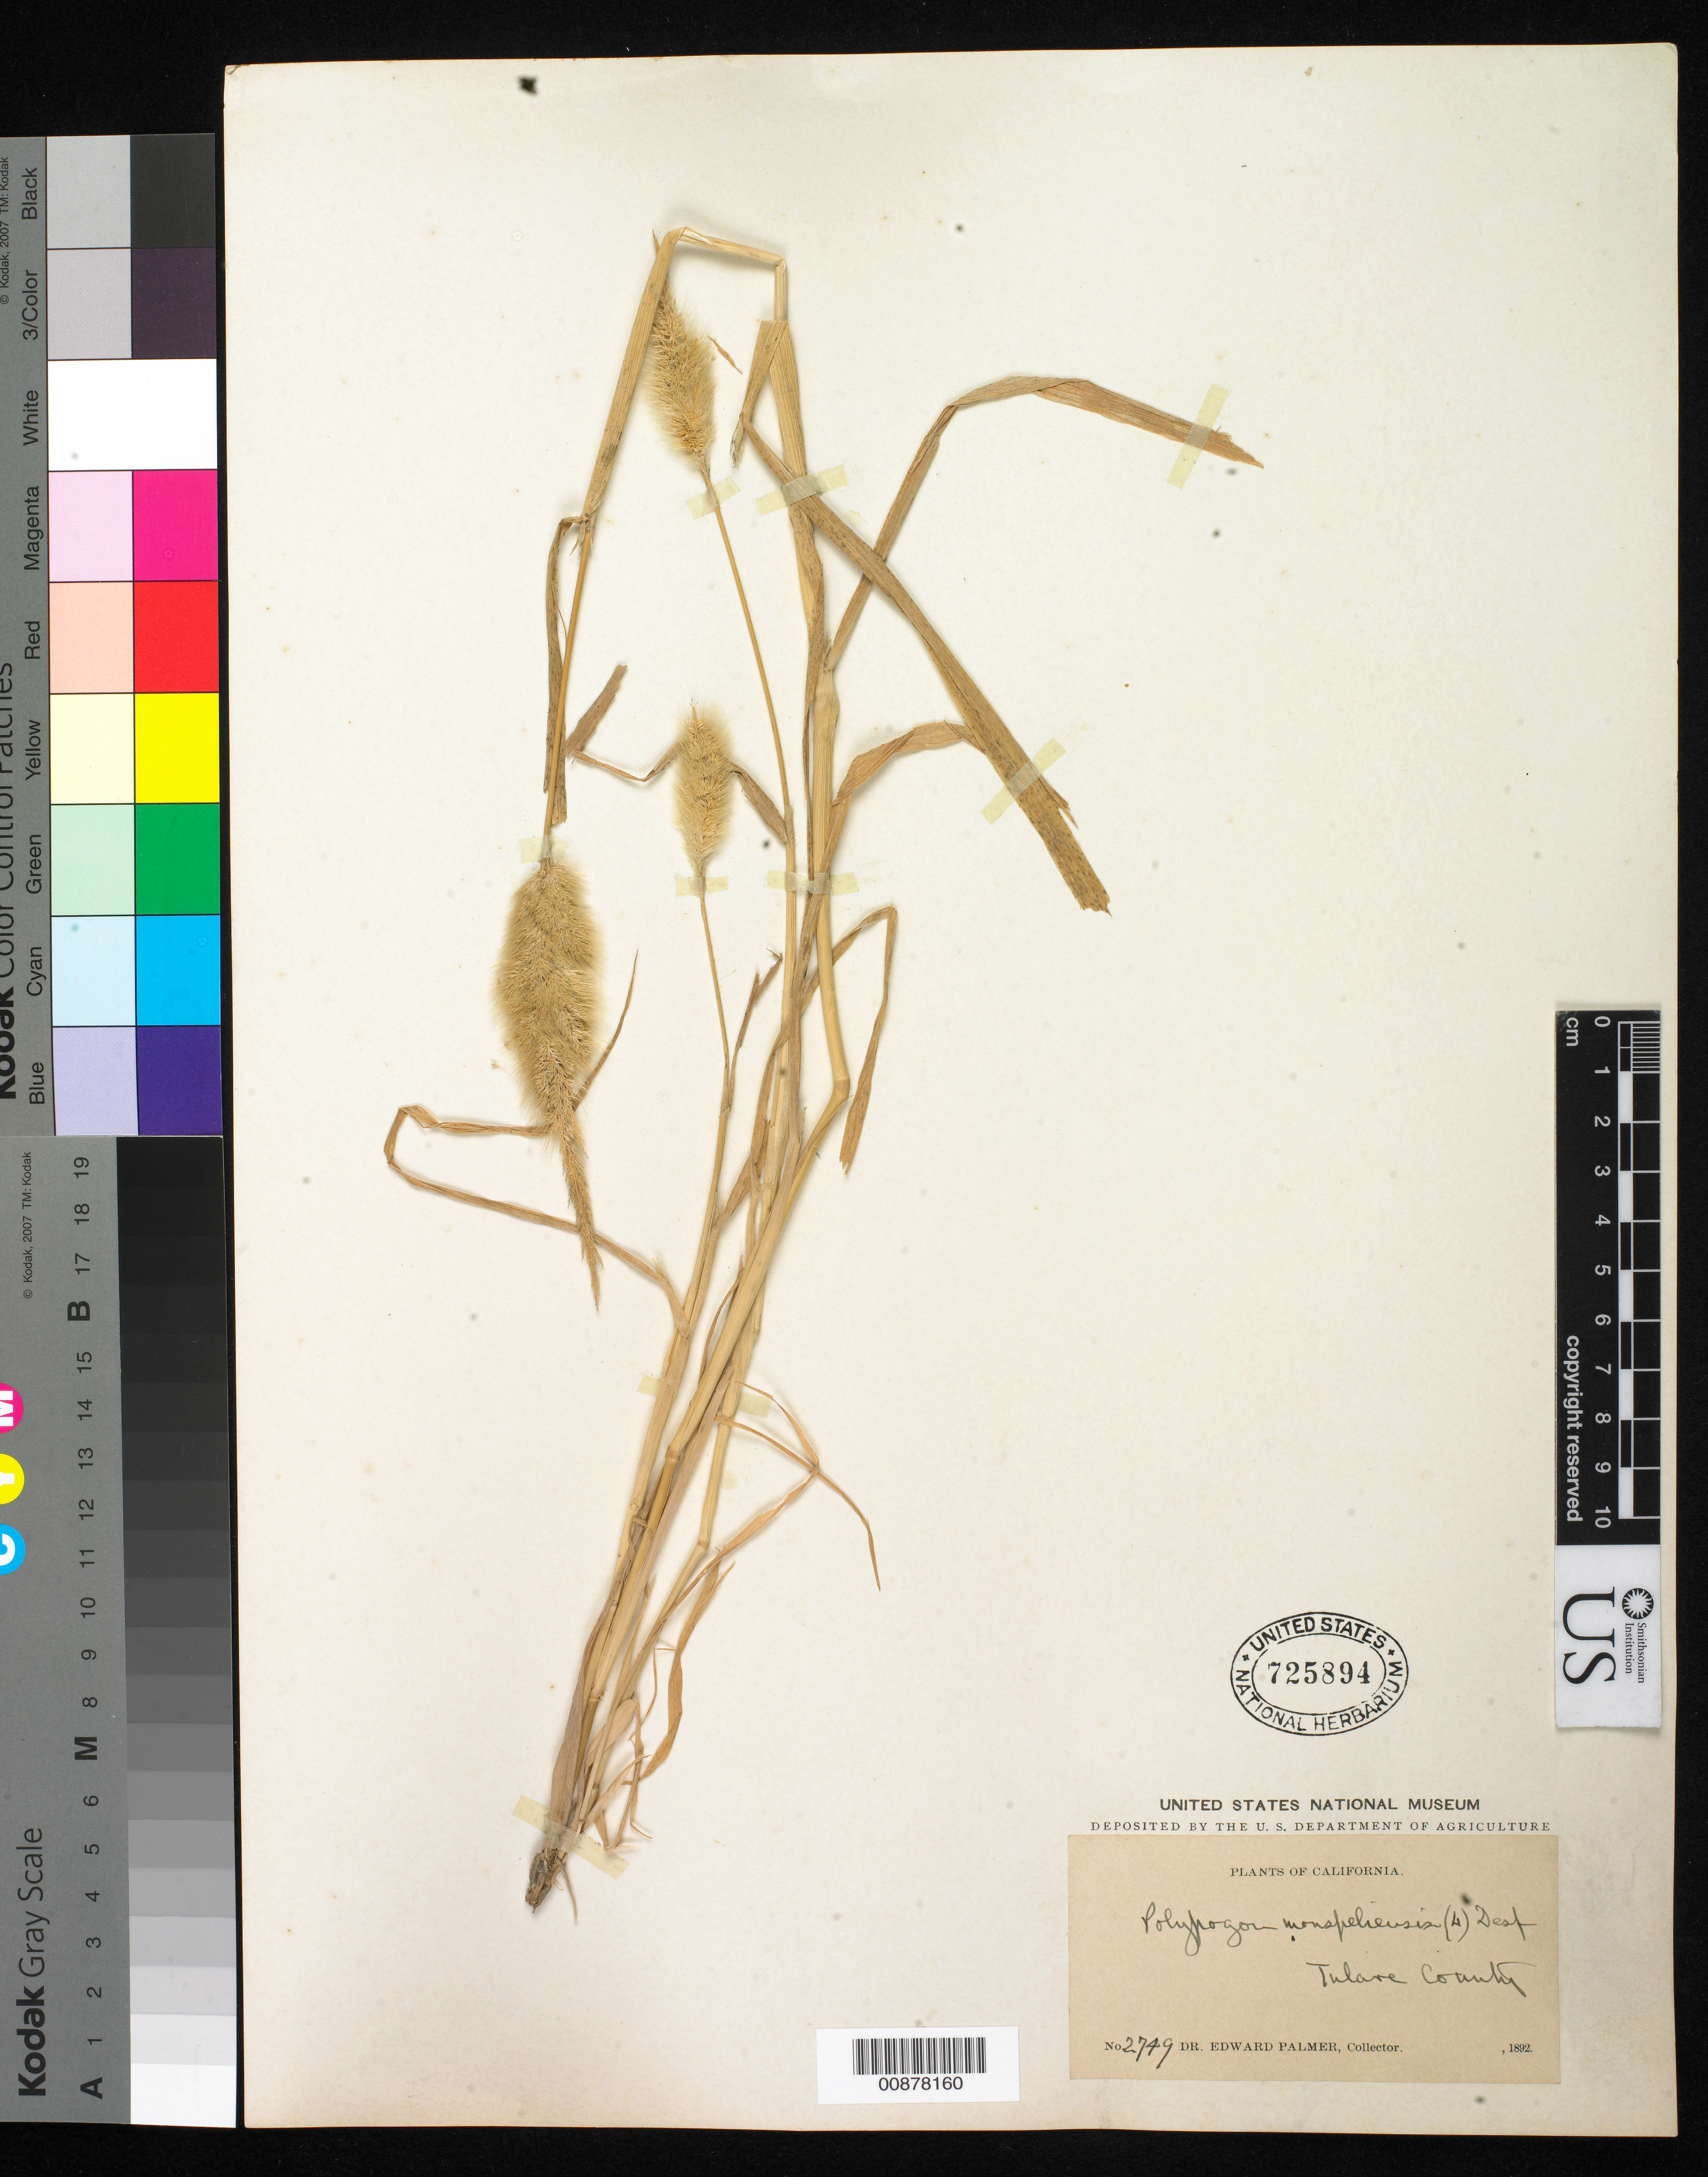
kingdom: Plantae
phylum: Tracheophyta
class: Liliopsida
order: Poales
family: Poaceae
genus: Polypogon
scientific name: Polypogon monspeliensis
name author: (L.) Desf.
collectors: E. Palmer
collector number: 2749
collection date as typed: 1892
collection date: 1892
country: United States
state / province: California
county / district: Tulare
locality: Tulare County, California.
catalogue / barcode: US 725894